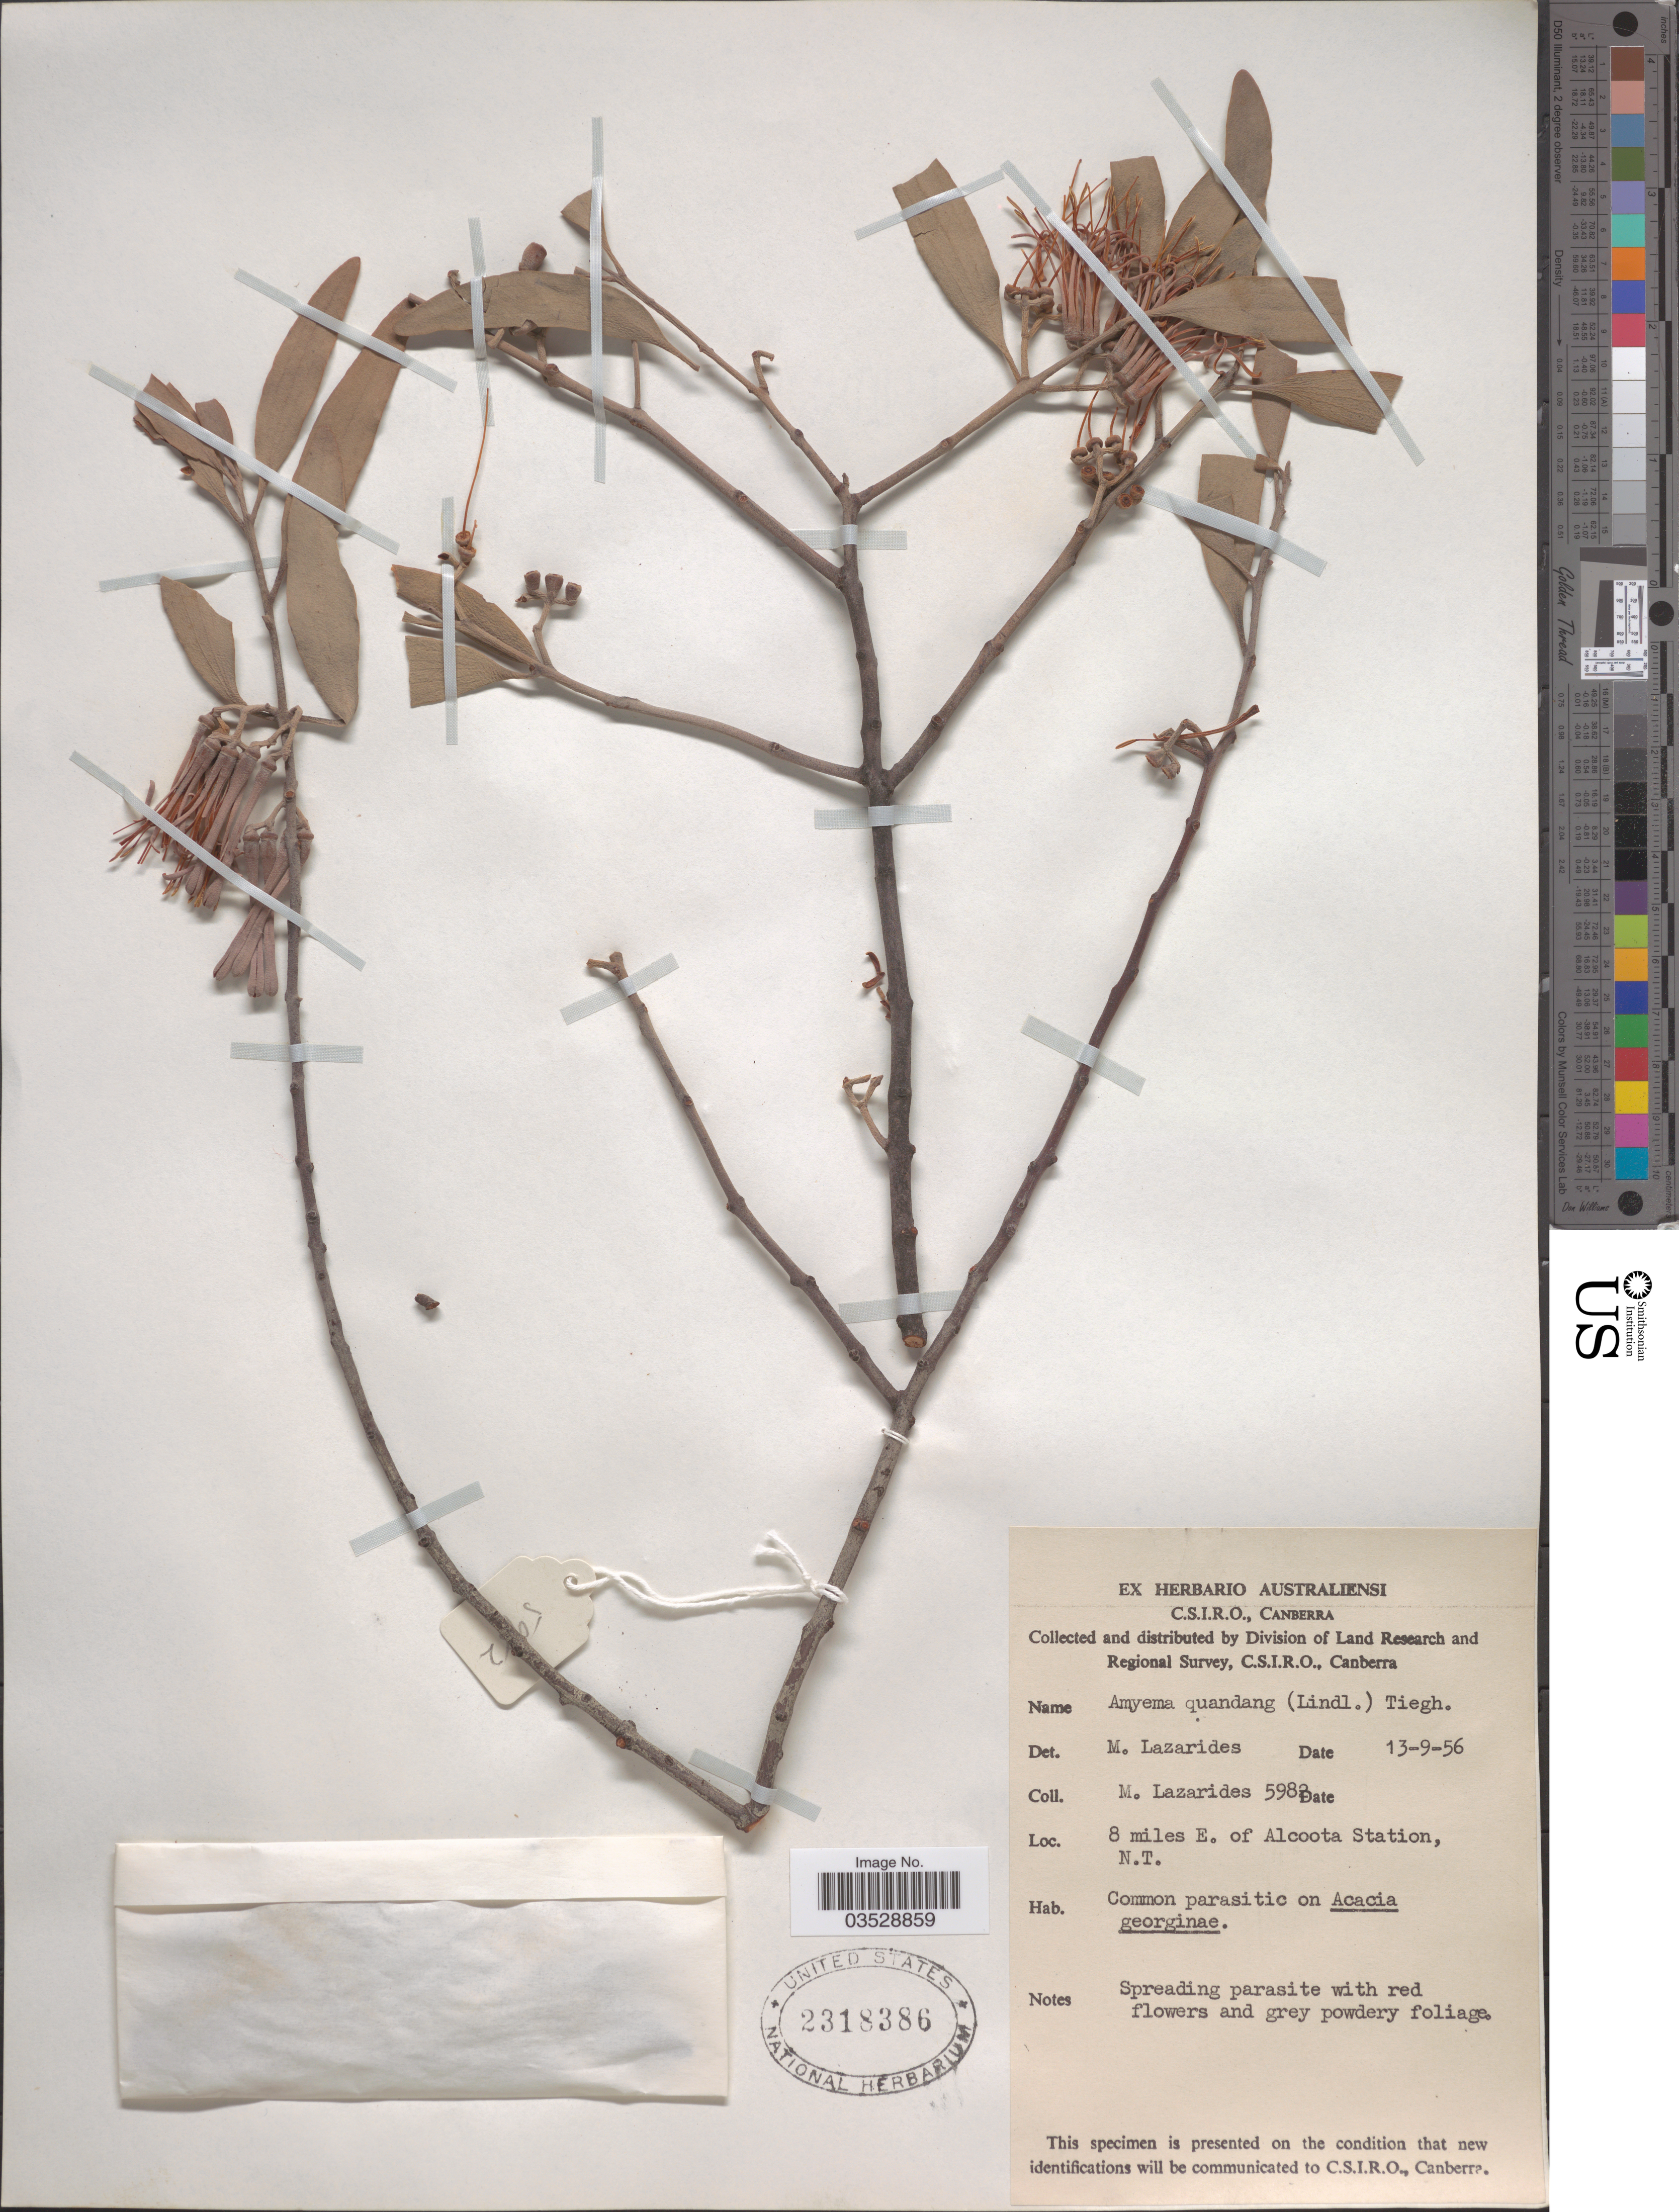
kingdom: Plantae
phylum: Tracheophyta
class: Magnoliopsida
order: Santalales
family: Loranthaceae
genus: Amyema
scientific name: Amyema quandang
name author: (Lindl.) Tiegh.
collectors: M. Lazarides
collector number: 5982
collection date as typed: Transcribed d/m/y: 13/9/56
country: Australia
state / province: Northern Territory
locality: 8 miles E. of Alcoota Station.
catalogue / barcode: US 2318386